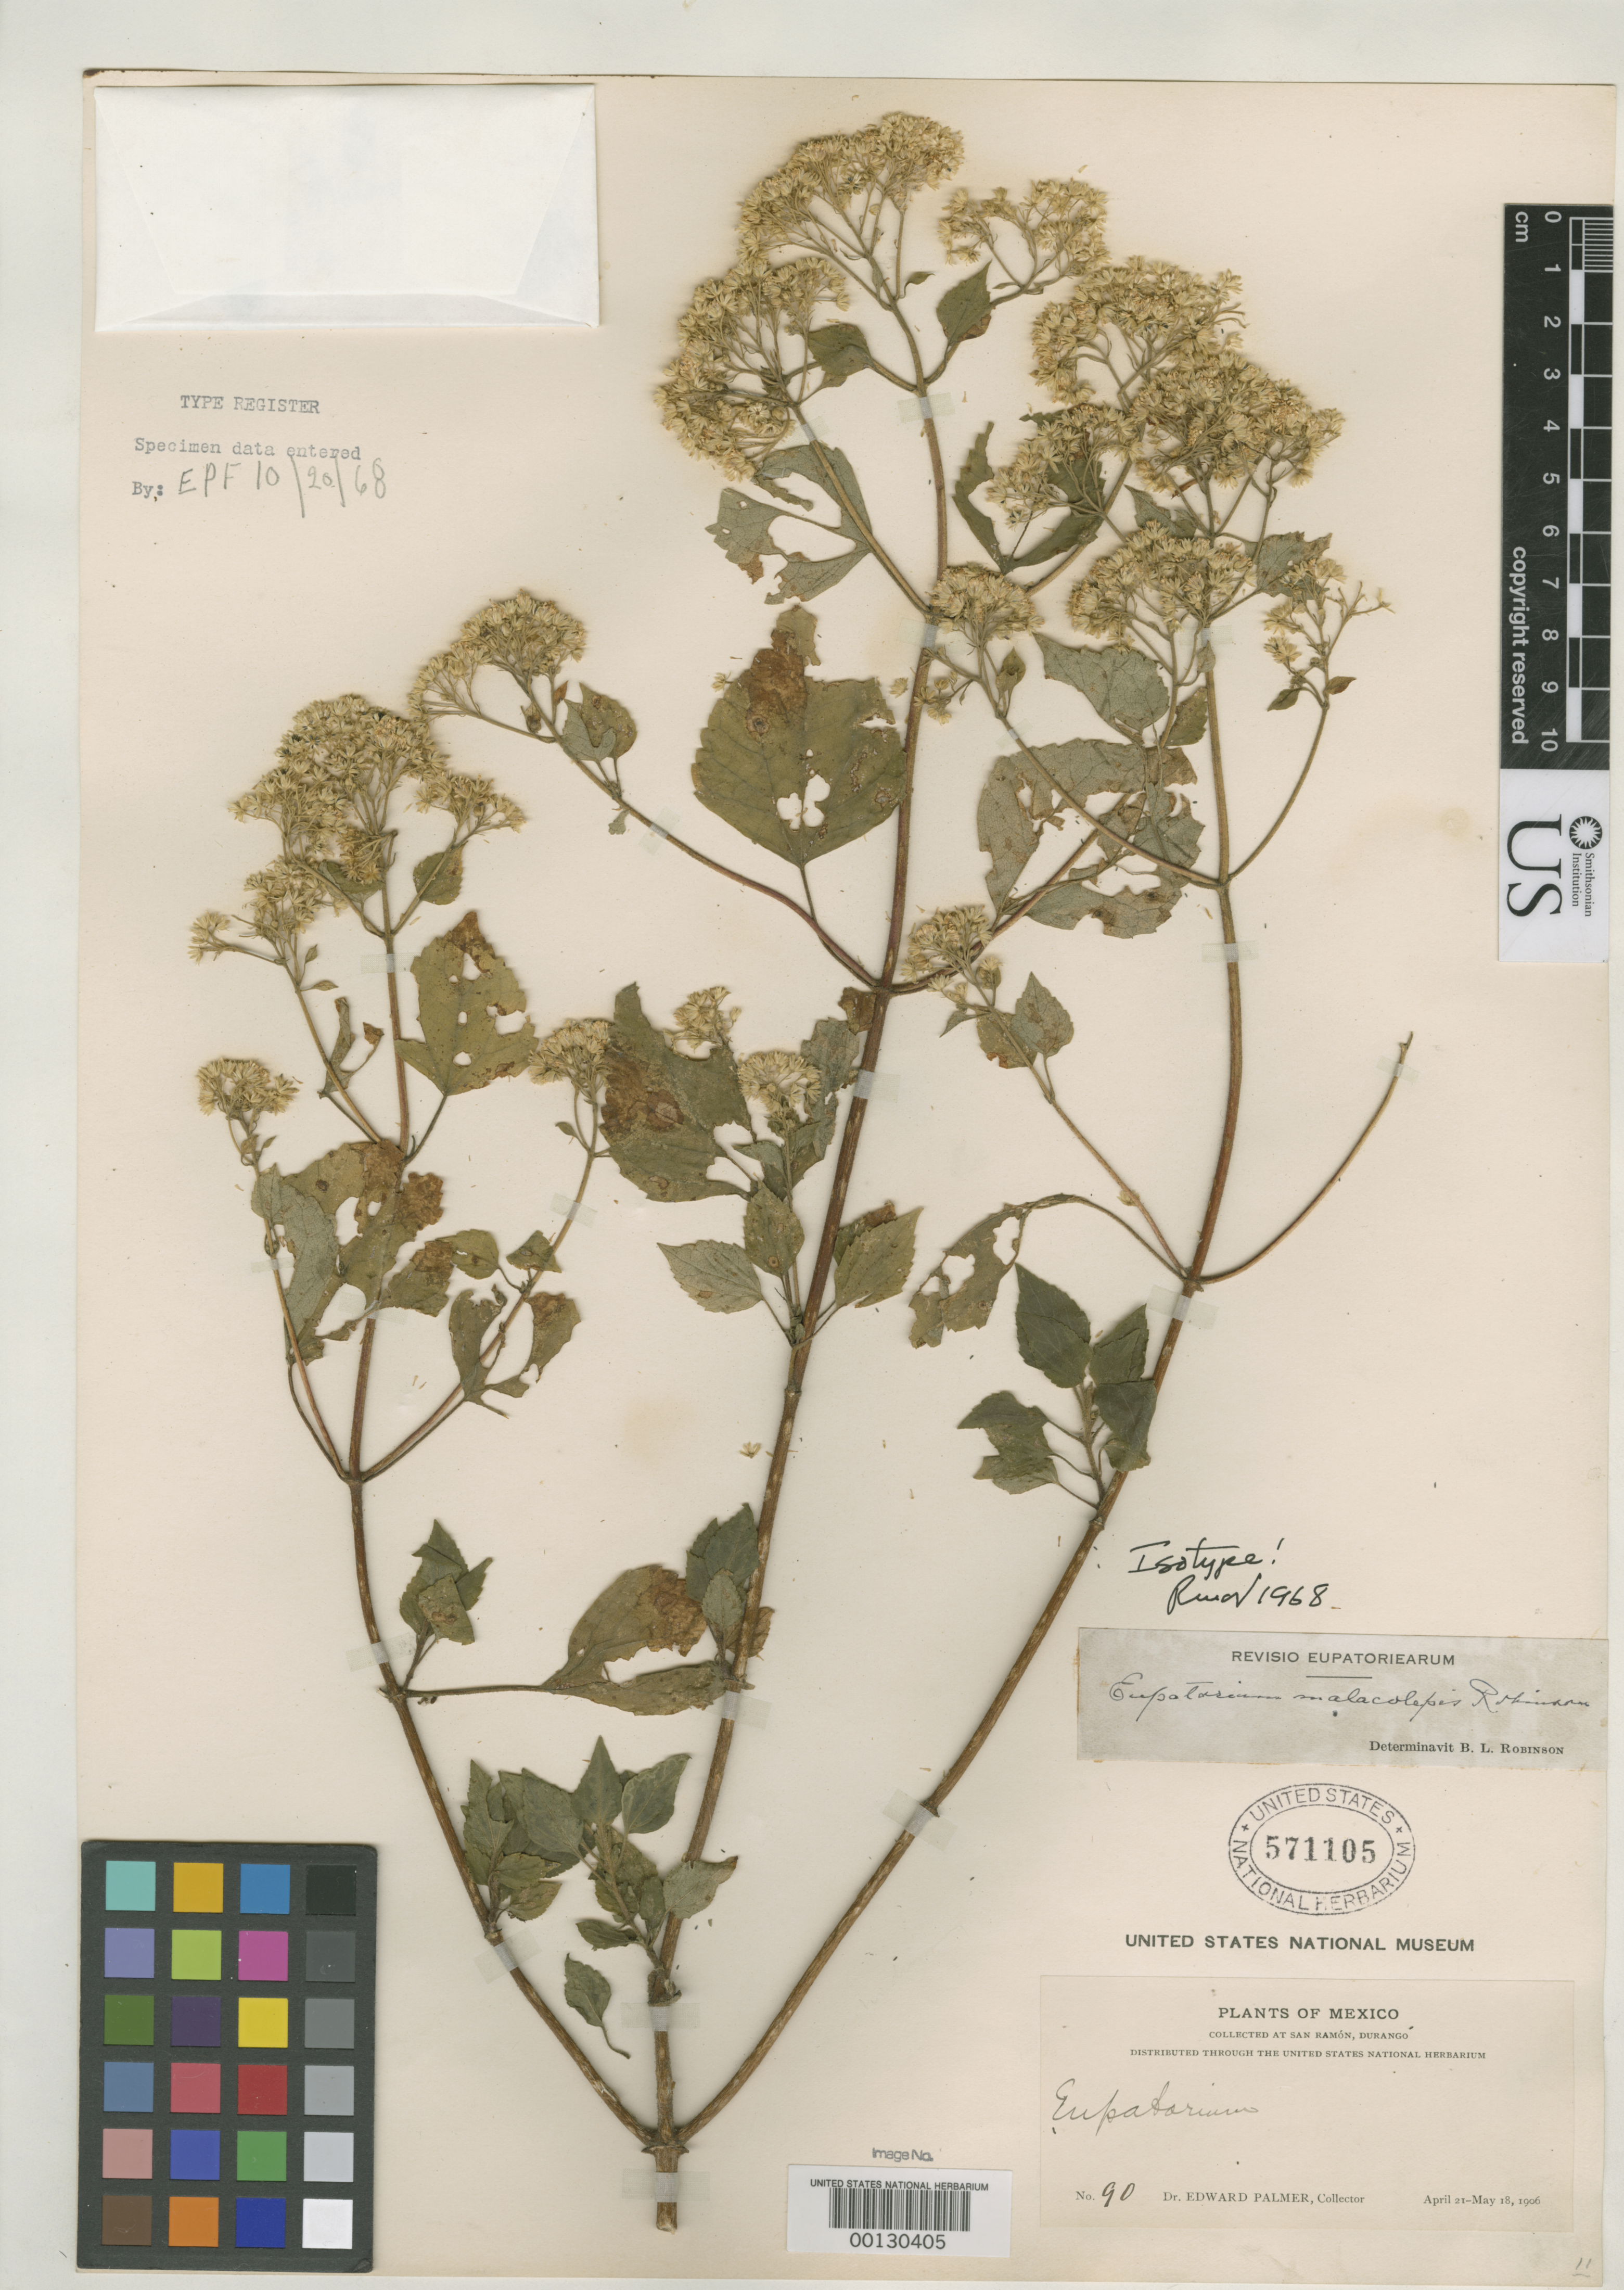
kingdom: Plantae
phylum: Tracheophyta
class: Magnoliopsida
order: Asterales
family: Asteraceae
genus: Eupatorium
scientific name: Eupatorium malacolepis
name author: B.L. Rob.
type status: Isotype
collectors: E. Palmer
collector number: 90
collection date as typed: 21 Apr 1906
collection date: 1906-04-21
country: Mexico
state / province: Durango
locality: San Ramon.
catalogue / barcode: US 571105